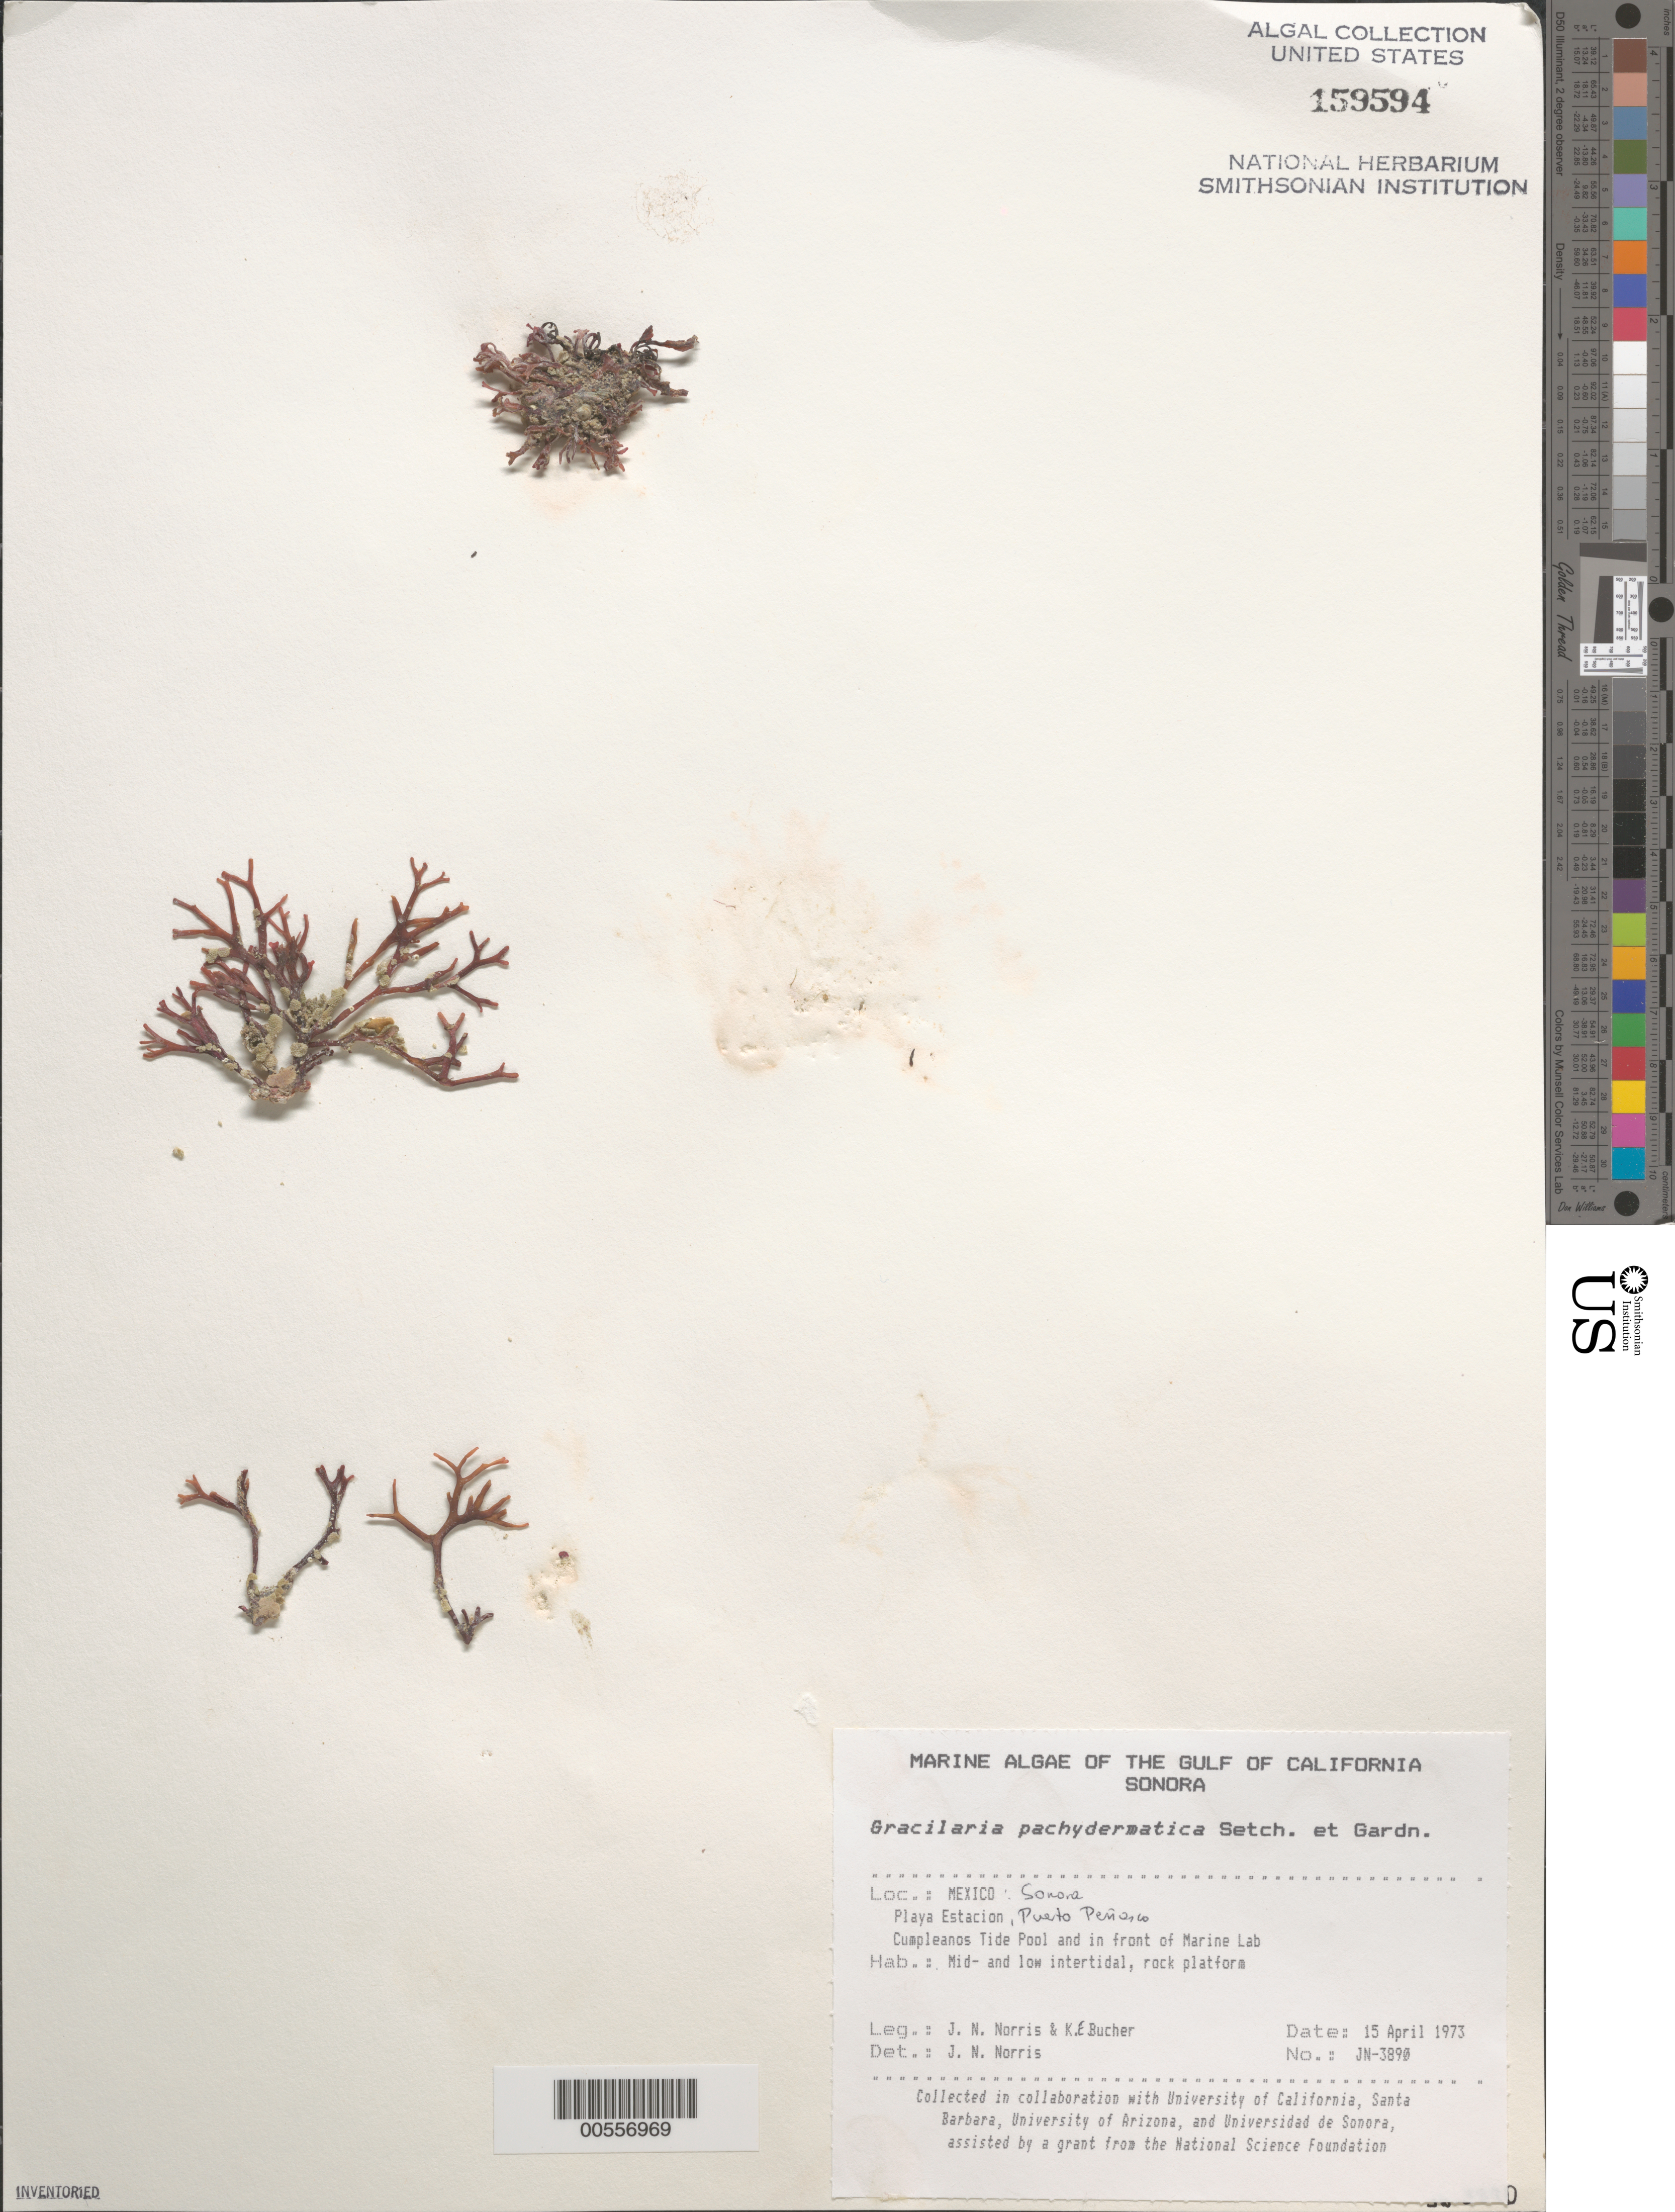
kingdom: Plantae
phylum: Rhodophyta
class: Florideophyceae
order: Gracilariales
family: Gracilariaceae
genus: Gracilaria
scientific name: Gracilaria pachydermatica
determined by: Norris, James N.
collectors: J. N. Norris & K. E. Bucher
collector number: JN-3890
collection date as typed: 15 Apr 1973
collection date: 1973-04-15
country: Mexico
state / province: Sonora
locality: Playa Estacion, Puerto Penasco, Cumpleanos tide pool and marine station shore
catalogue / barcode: US 159594